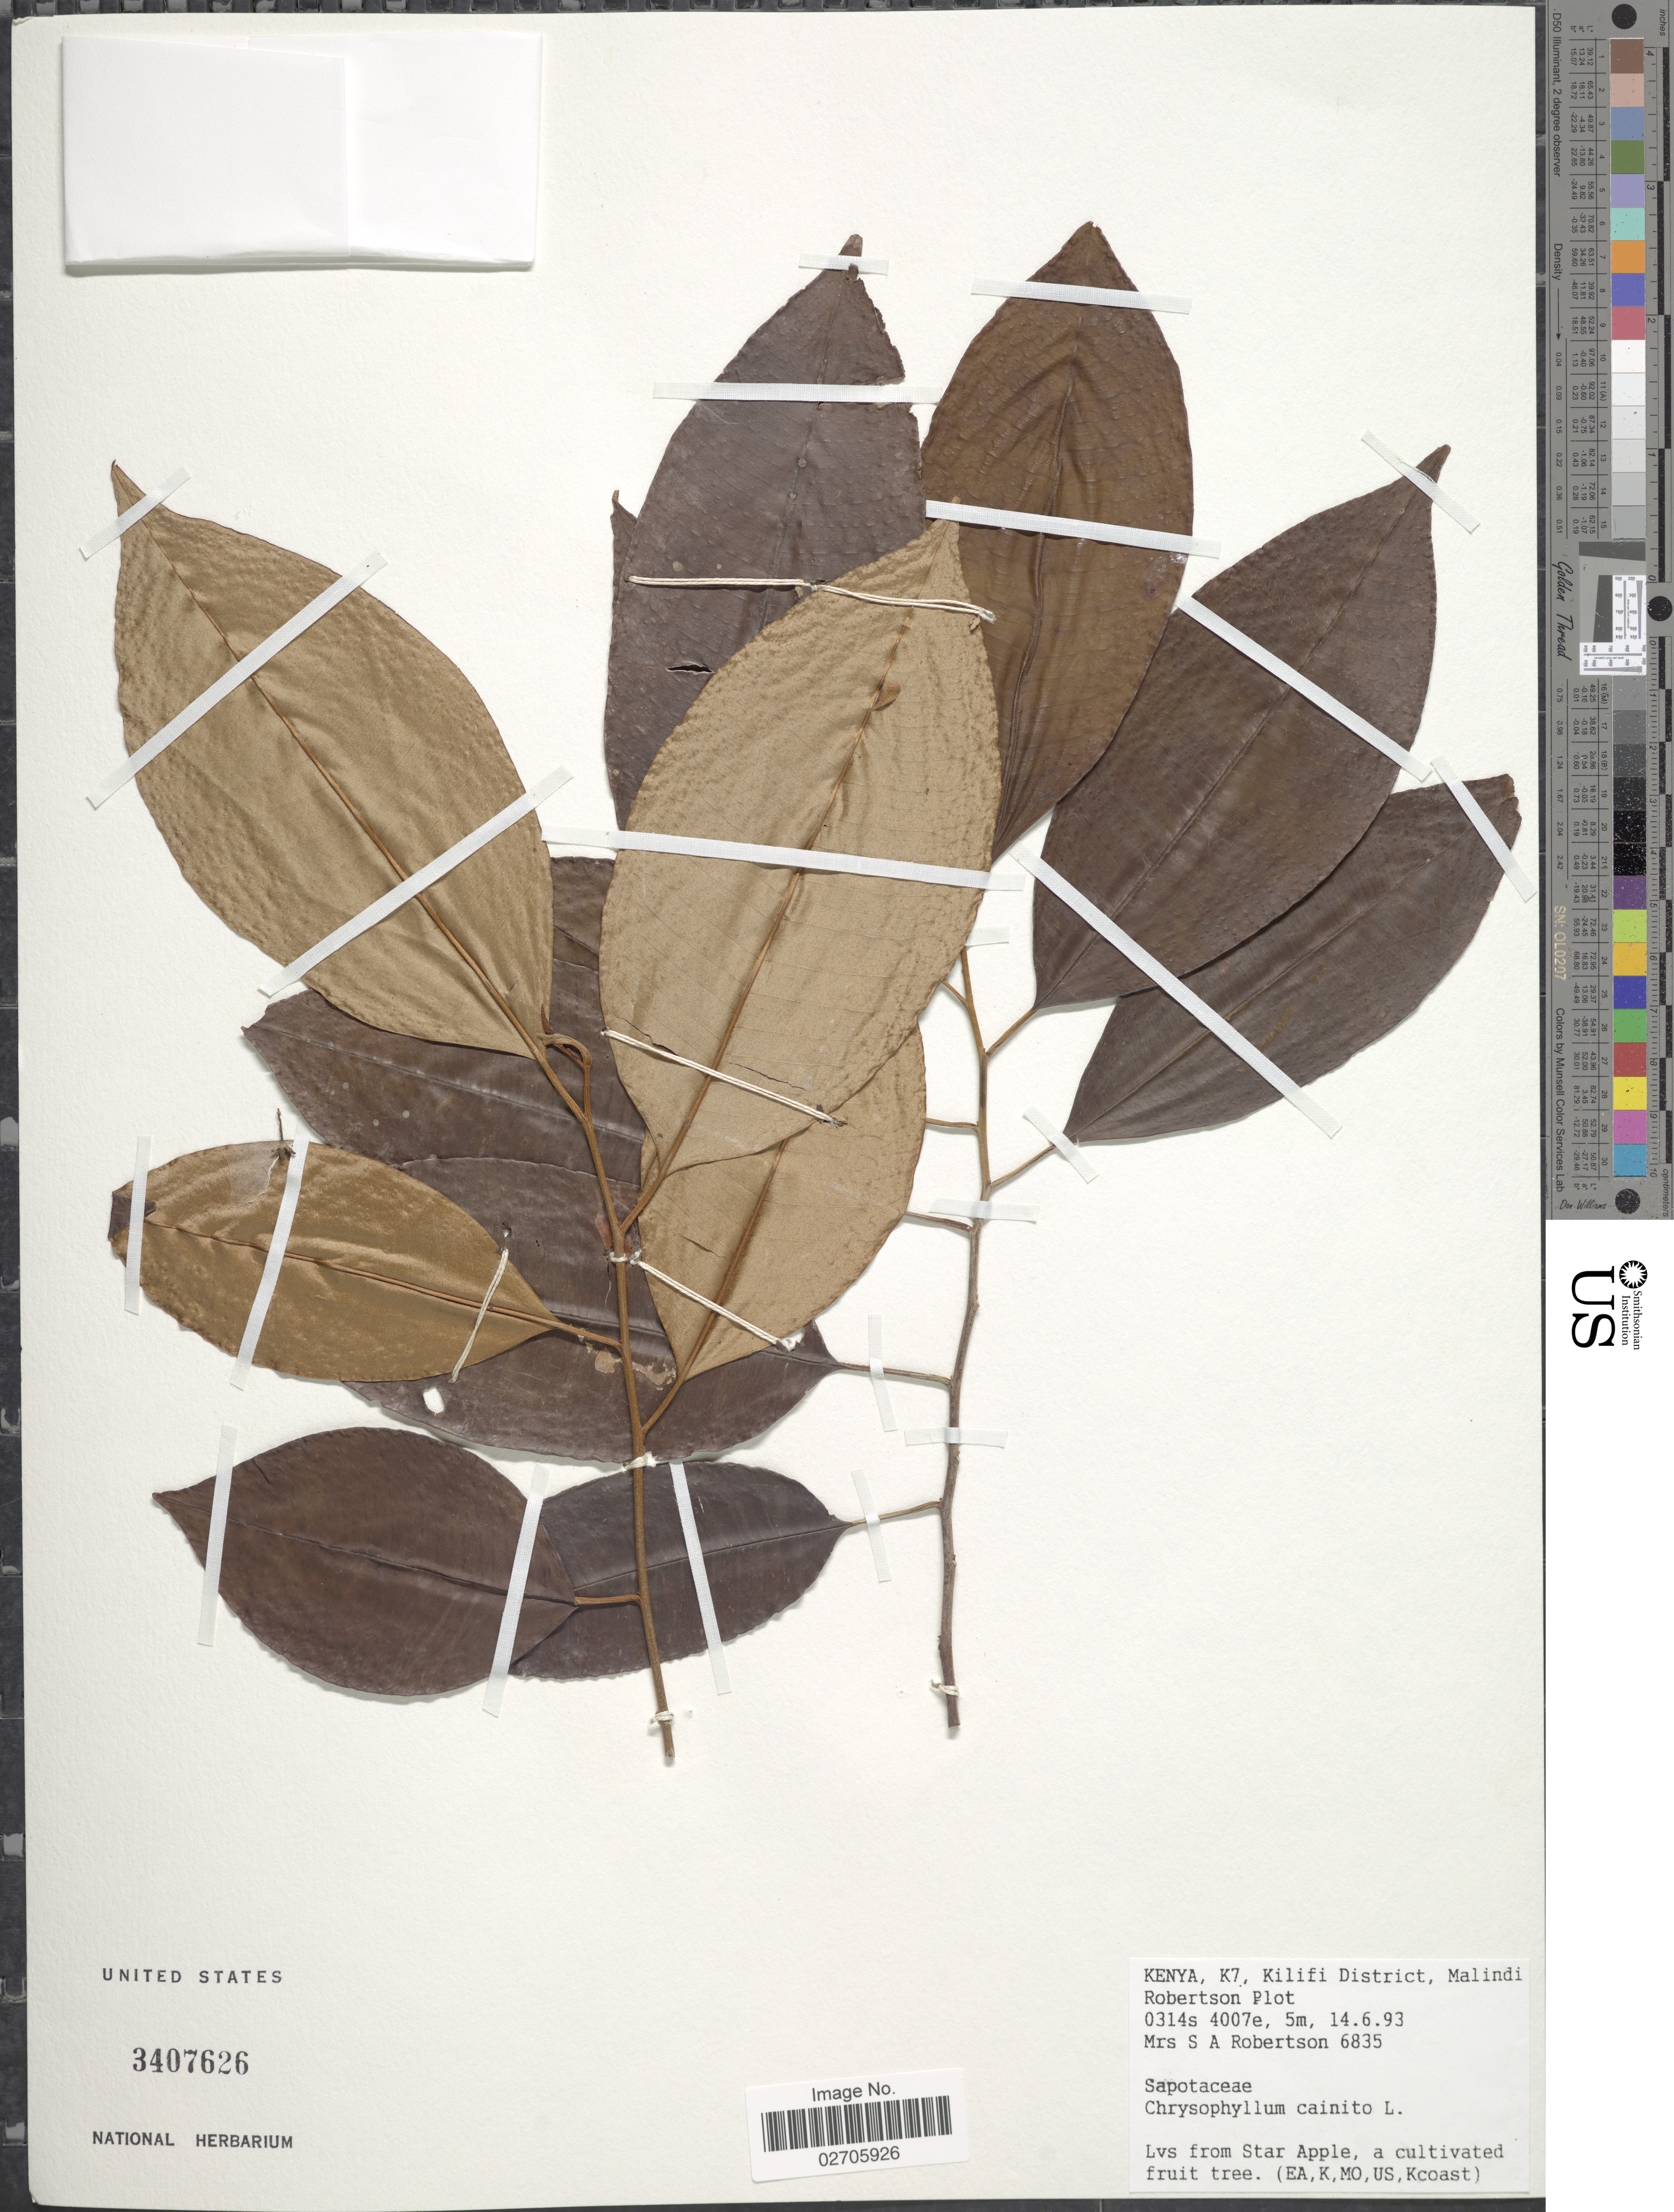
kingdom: Plantae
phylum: Tracheophyta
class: Magnoliopsida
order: Ericales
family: Sapotaceae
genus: Chrysophyllum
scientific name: Chrysophyllum cainito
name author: L.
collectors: S. Robertson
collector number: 6835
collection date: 1993-06-14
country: Kenya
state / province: Kilifi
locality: Kilifi District, Malindi Robertson plot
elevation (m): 5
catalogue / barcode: US 3407626